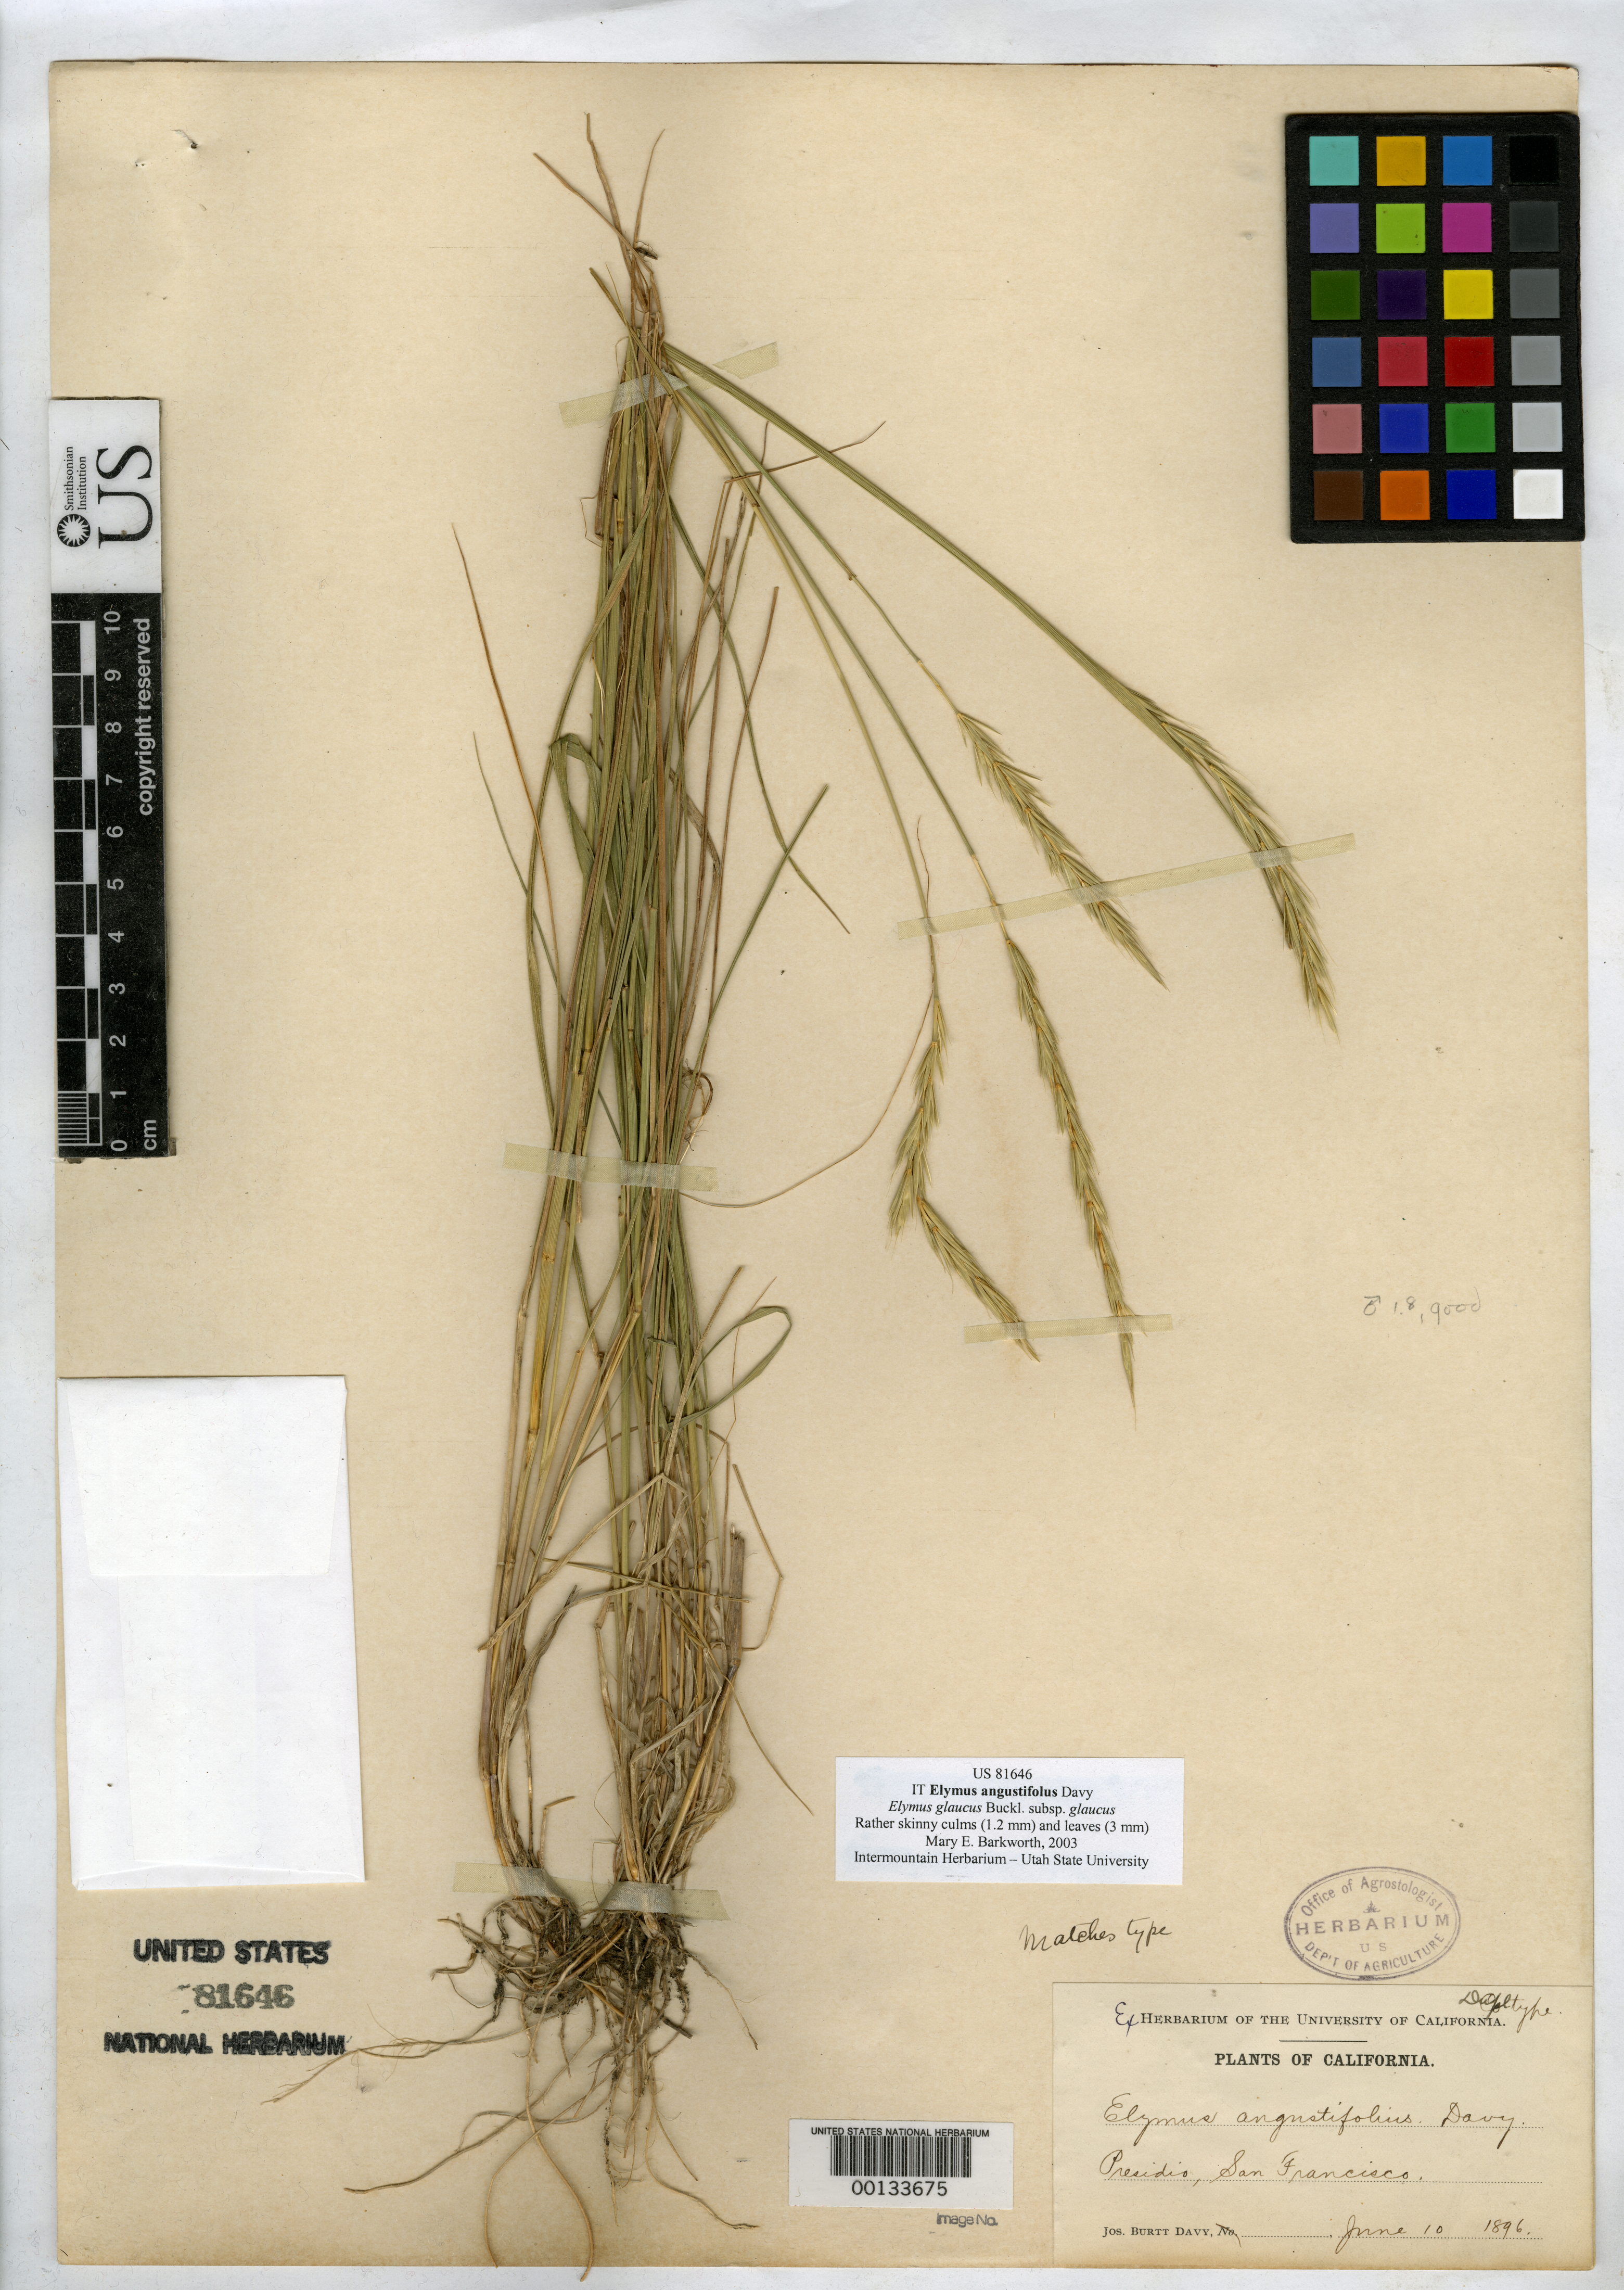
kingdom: Plantae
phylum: Tracheophyta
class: Liliopsida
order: Poales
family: Poaceae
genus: Elymus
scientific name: Elymus angustifolius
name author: Burtt Davy in Jeps.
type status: Isotype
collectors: J. Burtt Davy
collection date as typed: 10 Jun 1896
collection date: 1896-06-10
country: United States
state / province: California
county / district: San Francisco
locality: Presidio and San Francisco.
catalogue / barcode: US 81646